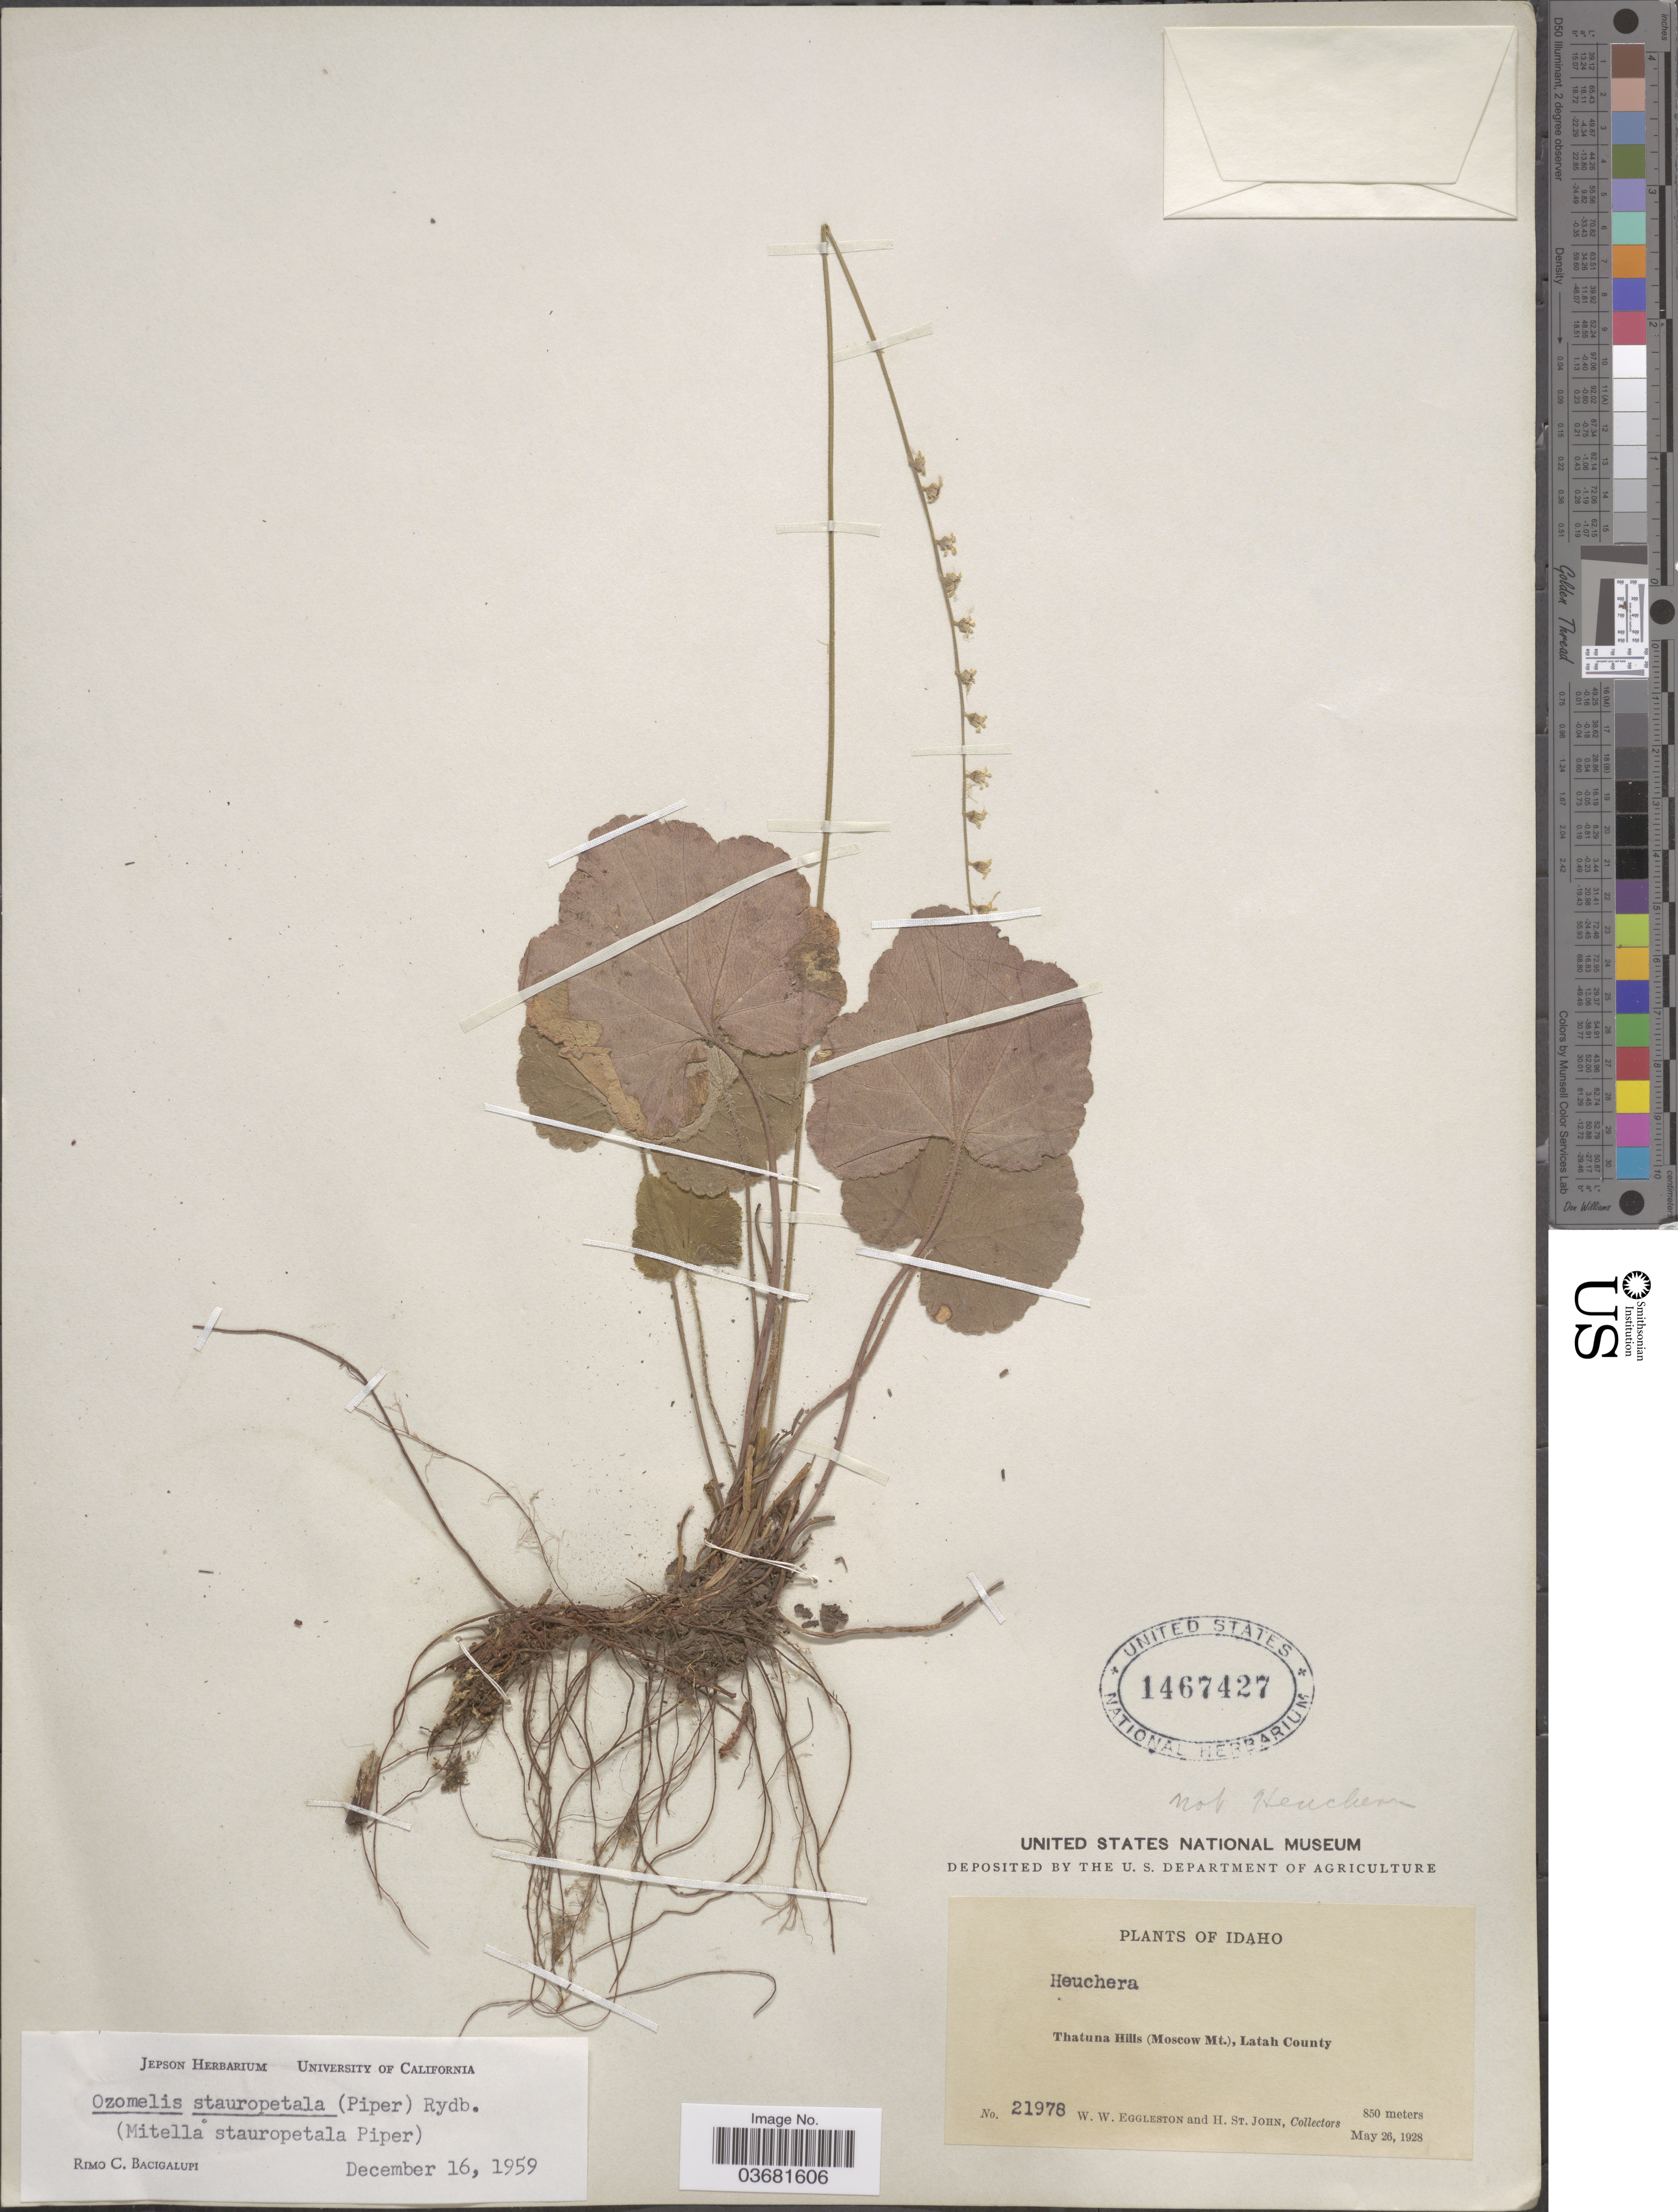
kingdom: Plantae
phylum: Tracheophyta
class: Magnoliopsida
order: Saxifragales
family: Saxifragaceae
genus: Mitella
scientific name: Mitella stauropetala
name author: Piper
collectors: W. W. Eggleston & H. St. John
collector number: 21978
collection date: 1928-05-26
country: United States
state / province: Idaho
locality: Thatuna Hills (Moscow Mt.), Latah County.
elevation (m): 850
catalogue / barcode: US 1467427